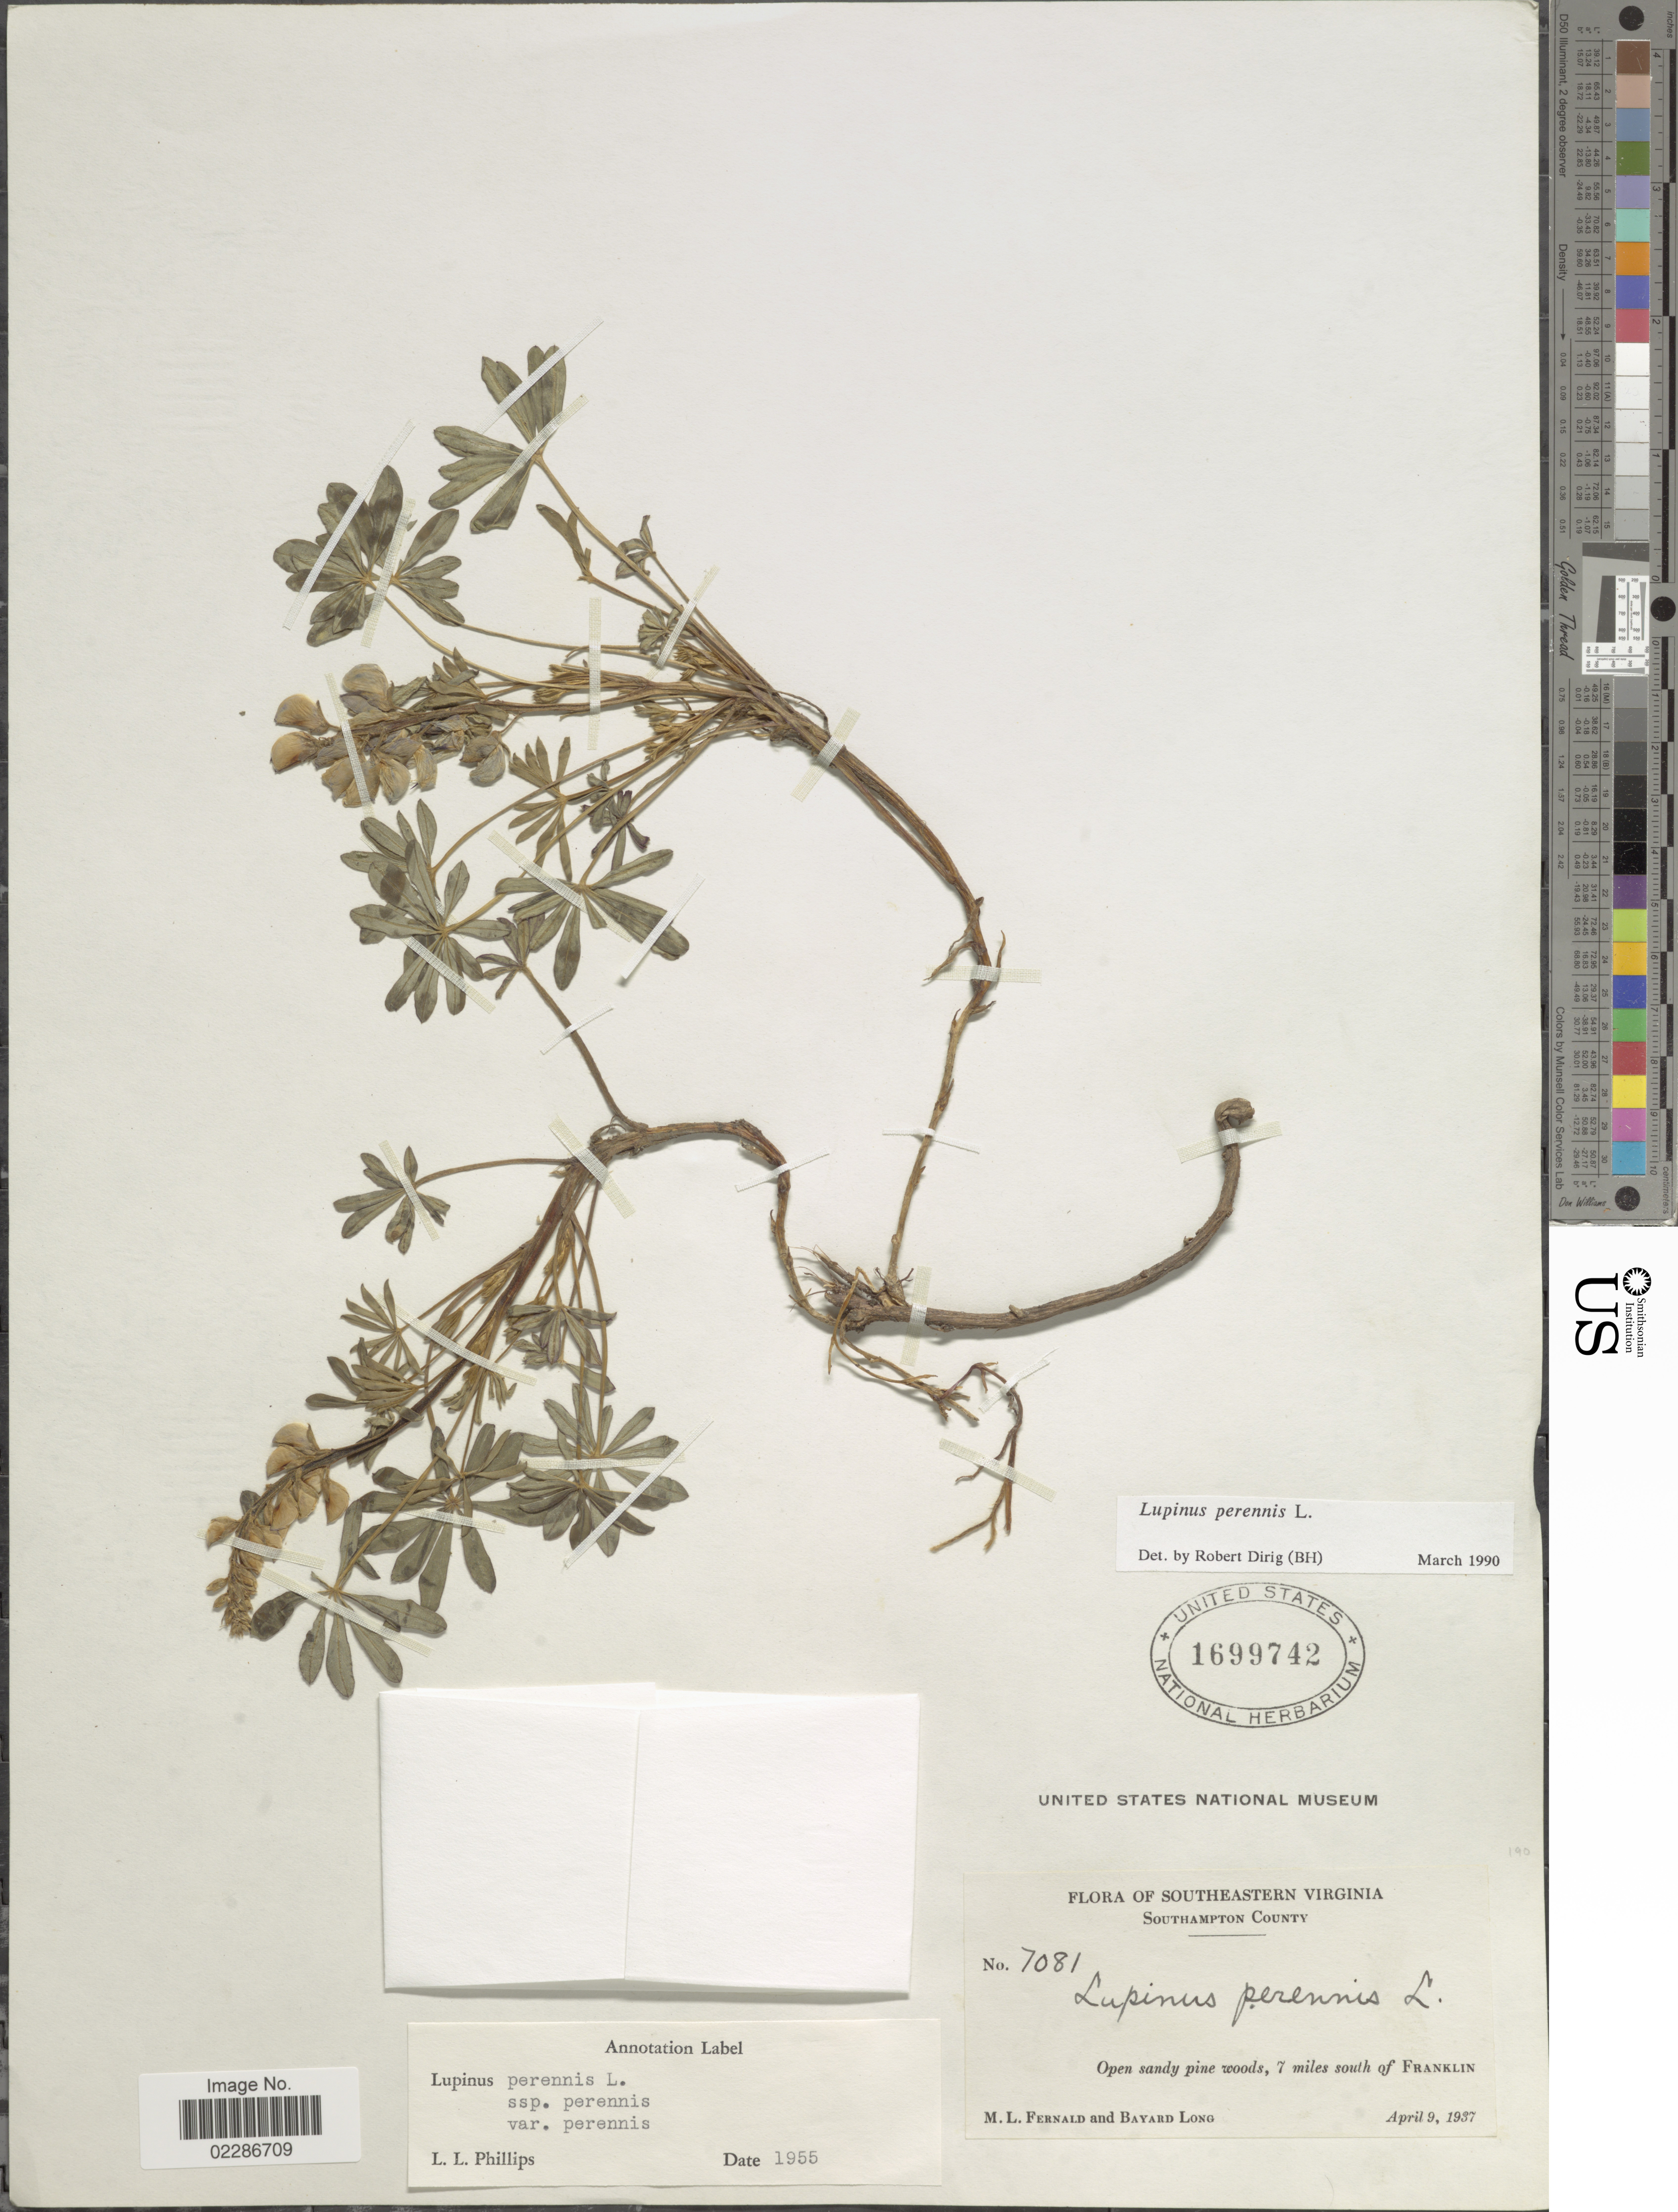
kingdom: Plantae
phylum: Tracheophyta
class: Magnoliopsida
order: Fabales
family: Fabaceae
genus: Lupinus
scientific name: Lupinus perennis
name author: L.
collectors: M. L. Fernald & B. Long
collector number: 7081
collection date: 1937-04-09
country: United States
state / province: Virginia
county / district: Southampton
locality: Southeastern Virginia, Southampton County, Open sandy pine woods, 7 miles south of Franklin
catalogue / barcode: US 1699742